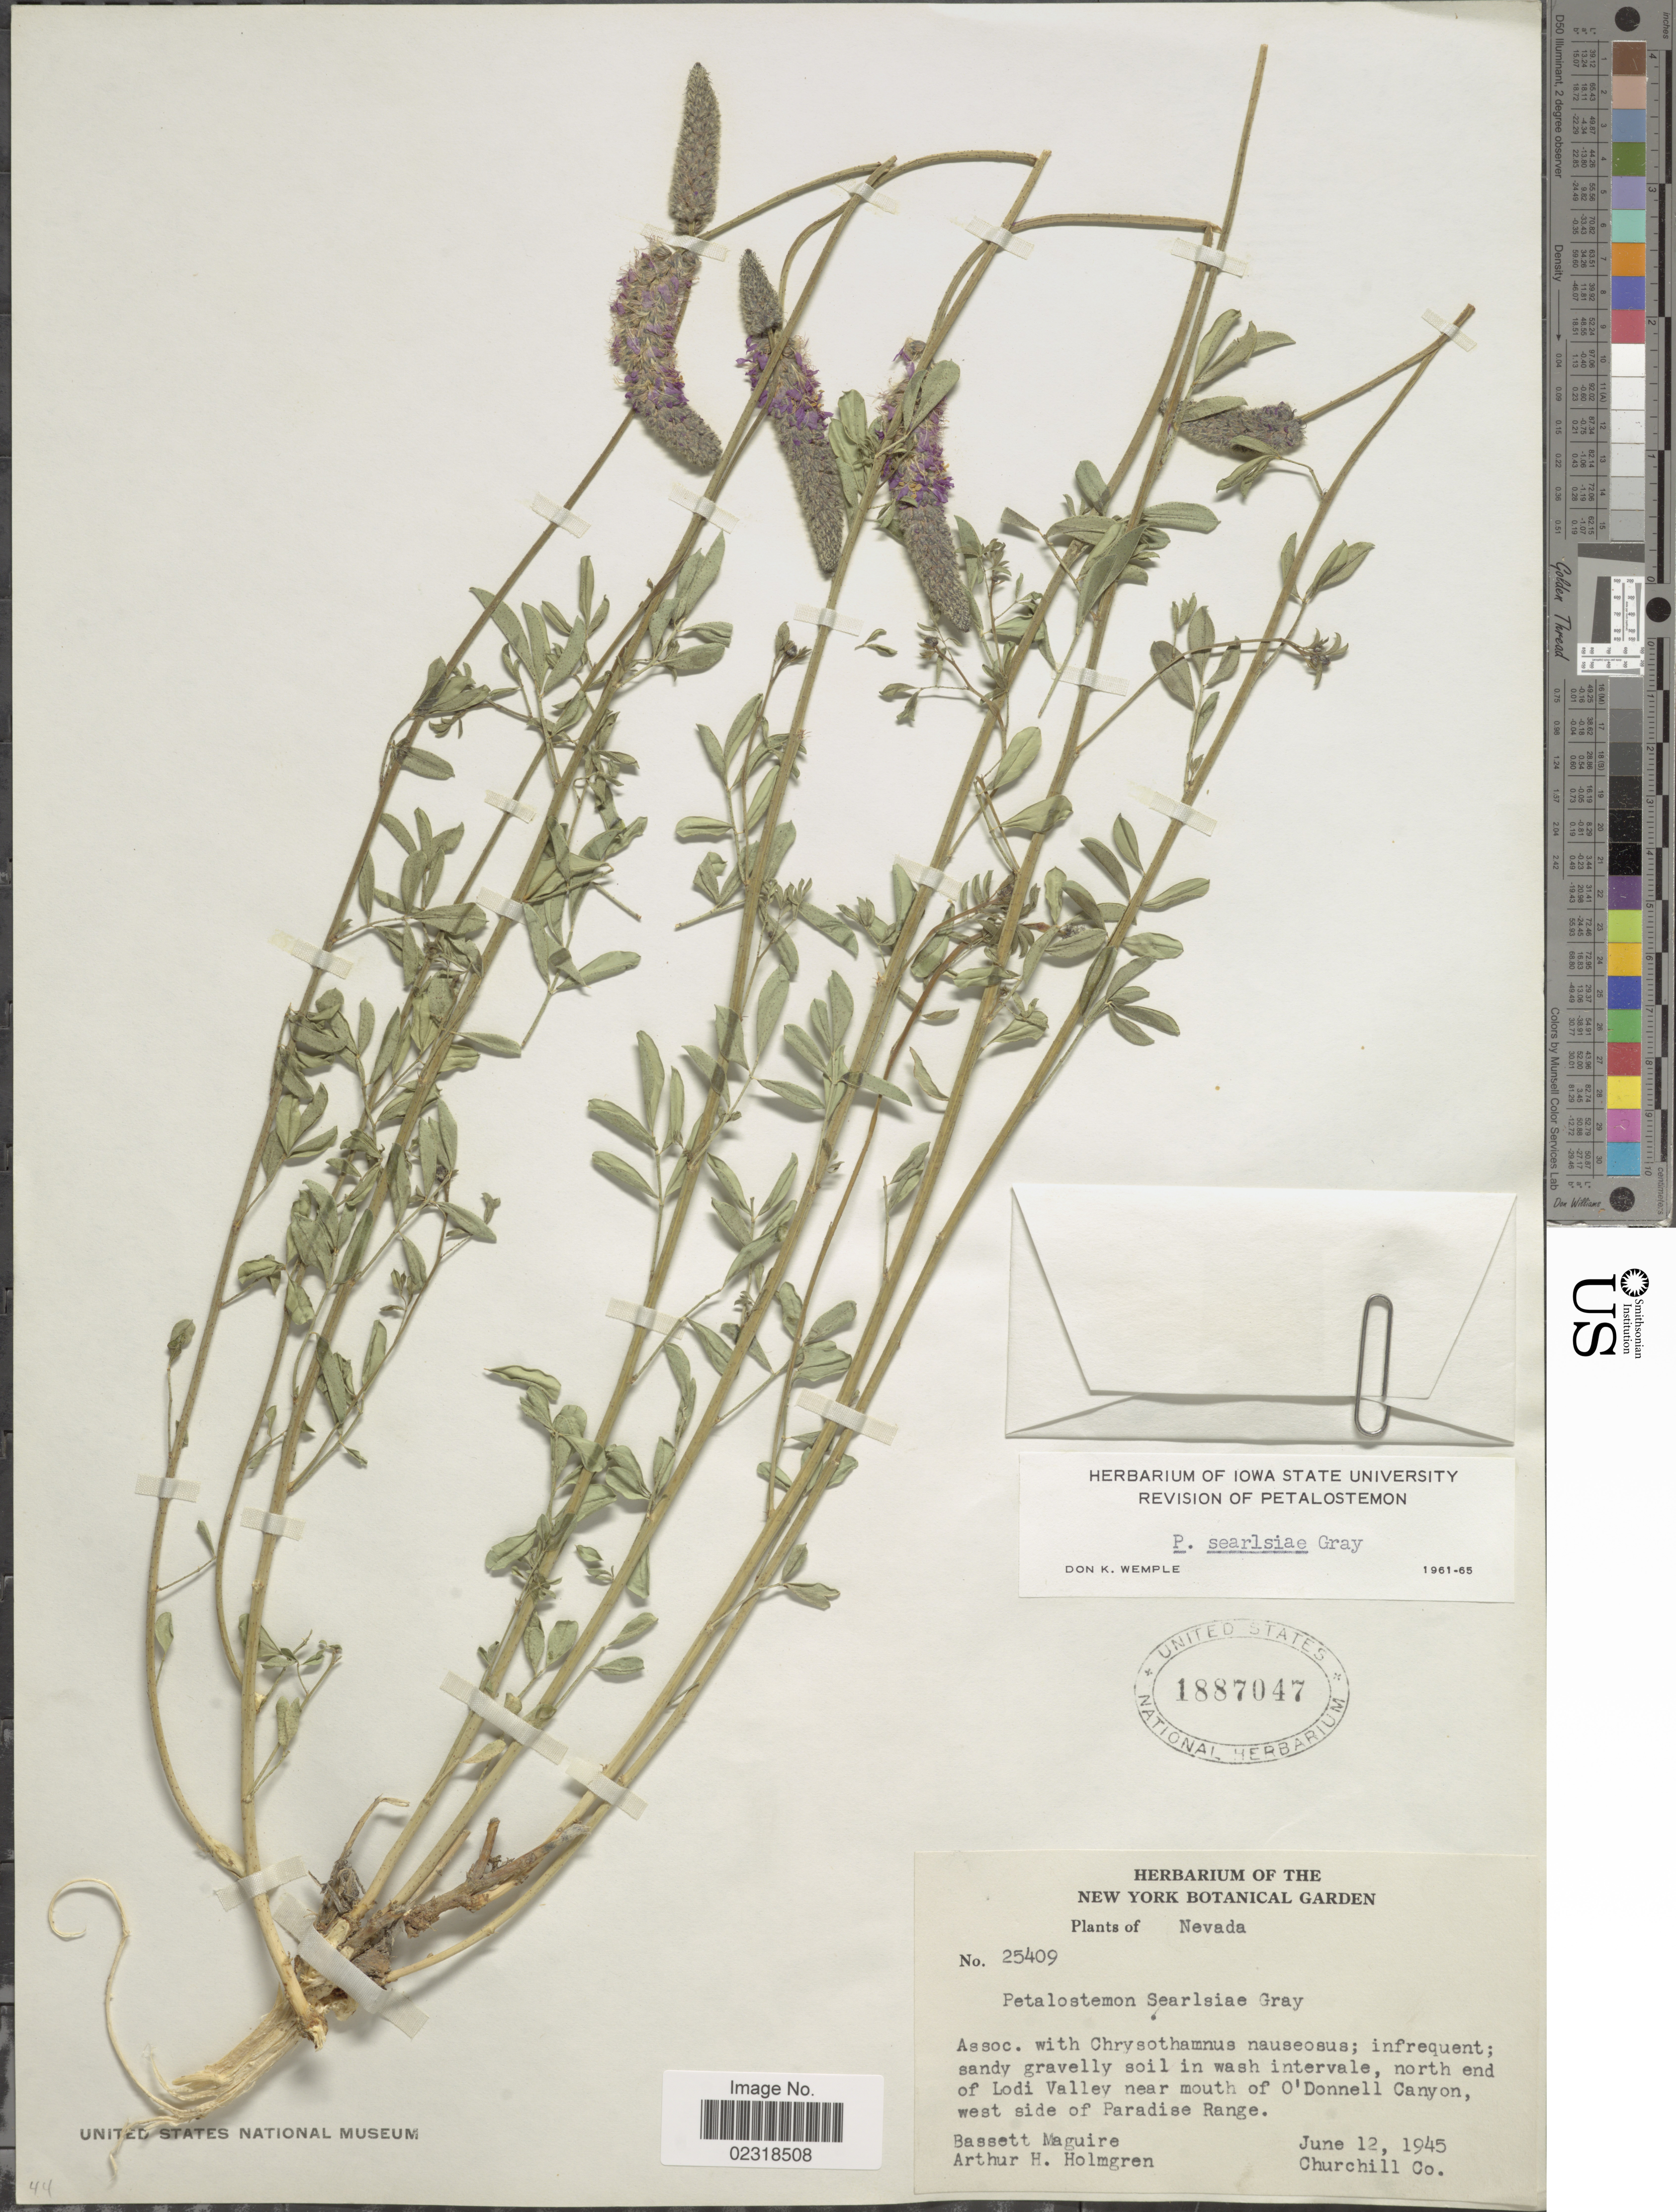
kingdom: Plantae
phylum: Tracheophyta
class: Magnoliopsida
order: Fabales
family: Fabaceae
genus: Dalea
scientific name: Dalea searlsiae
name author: (A. Gray) Barneby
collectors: B. Maguire & A. H. Holmgren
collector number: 25409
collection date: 1945-06-12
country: United States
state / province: Nevada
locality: North end of Lodi Valley near mouth of O' Donnell Canyon, west side of Paradise Range, Churchill Co.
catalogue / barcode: US 1887047